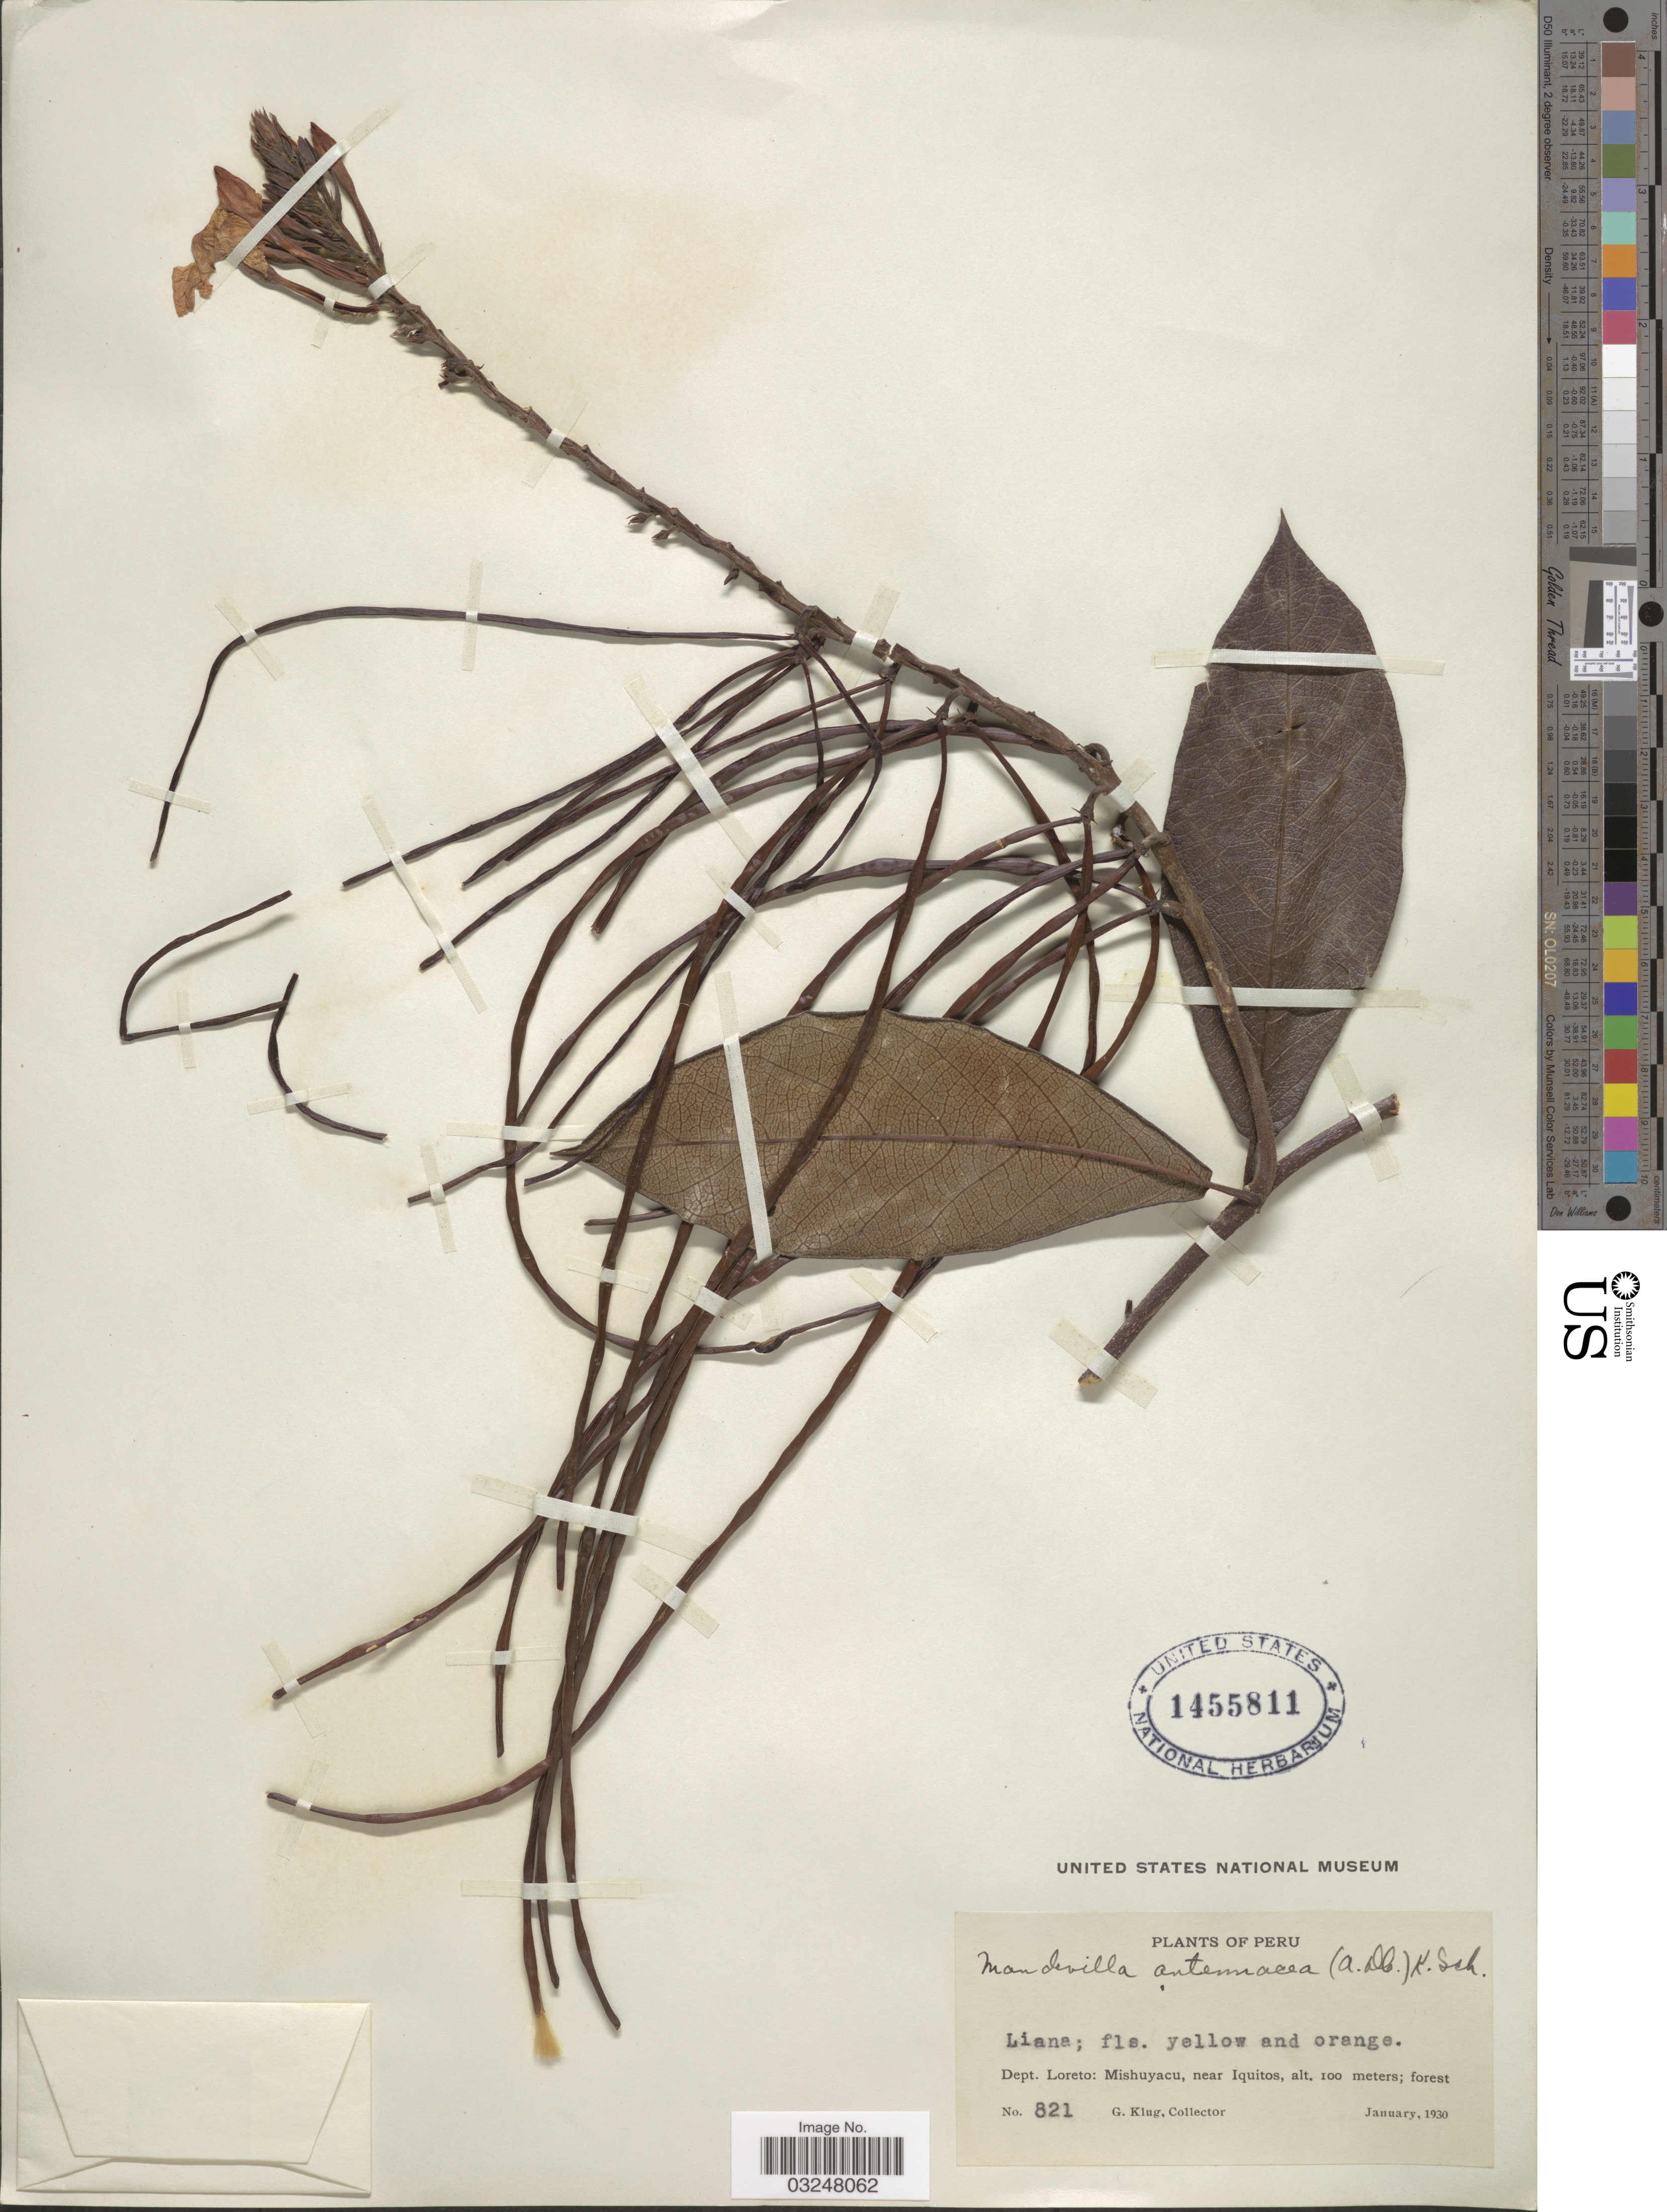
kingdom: Plantae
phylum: Tracheophyta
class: Magnoliopsida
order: Gentianales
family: Apocynaceae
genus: Mandevilla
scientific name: Mandevilla rugellosa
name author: (Rich.) L. Allorge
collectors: G. Klug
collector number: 821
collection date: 1930-01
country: Peru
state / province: Loreto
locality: Dept. Loreto: Mishuyacu, near Iquitos.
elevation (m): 100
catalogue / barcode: US 1455811